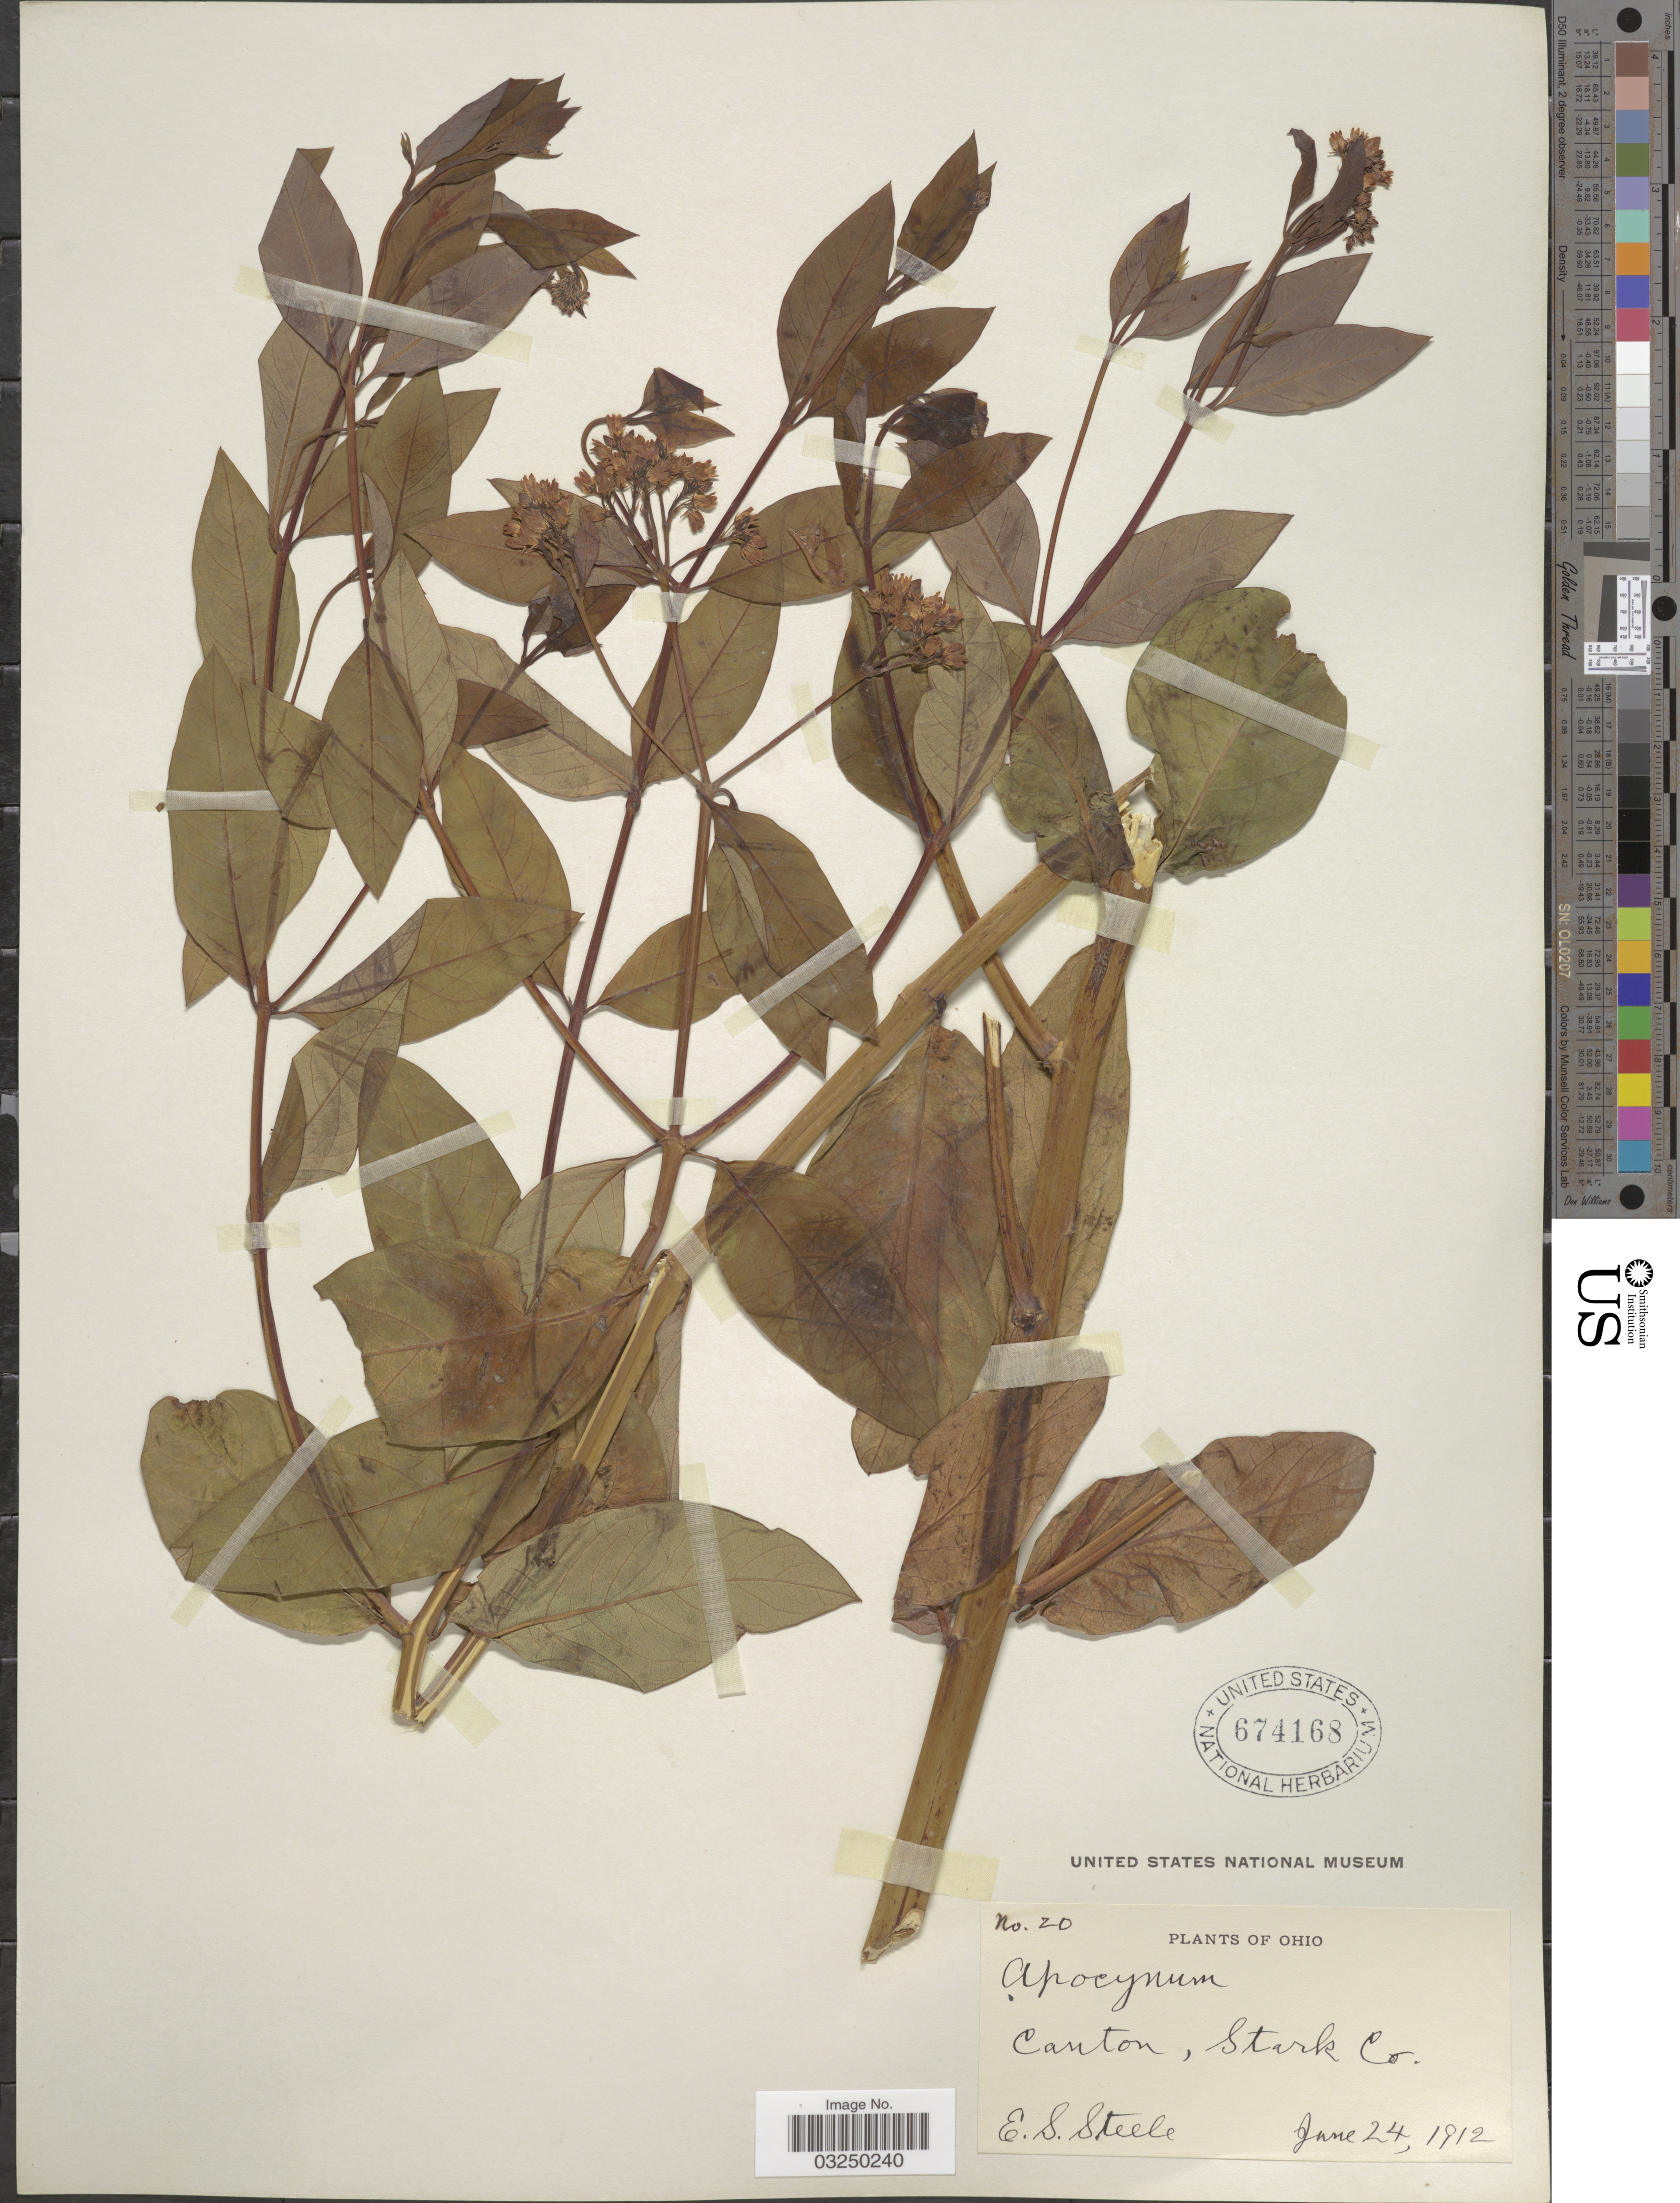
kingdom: Plantae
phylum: Tracheophyta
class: Magnoliopsida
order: Gentianales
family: Apocynaceae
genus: Apocynum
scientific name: Apocynum sp.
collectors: E. Steele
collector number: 20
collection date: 1912-06-24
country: United States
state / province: Ohio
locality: Canton, Stark Co.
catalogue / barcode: US 674168